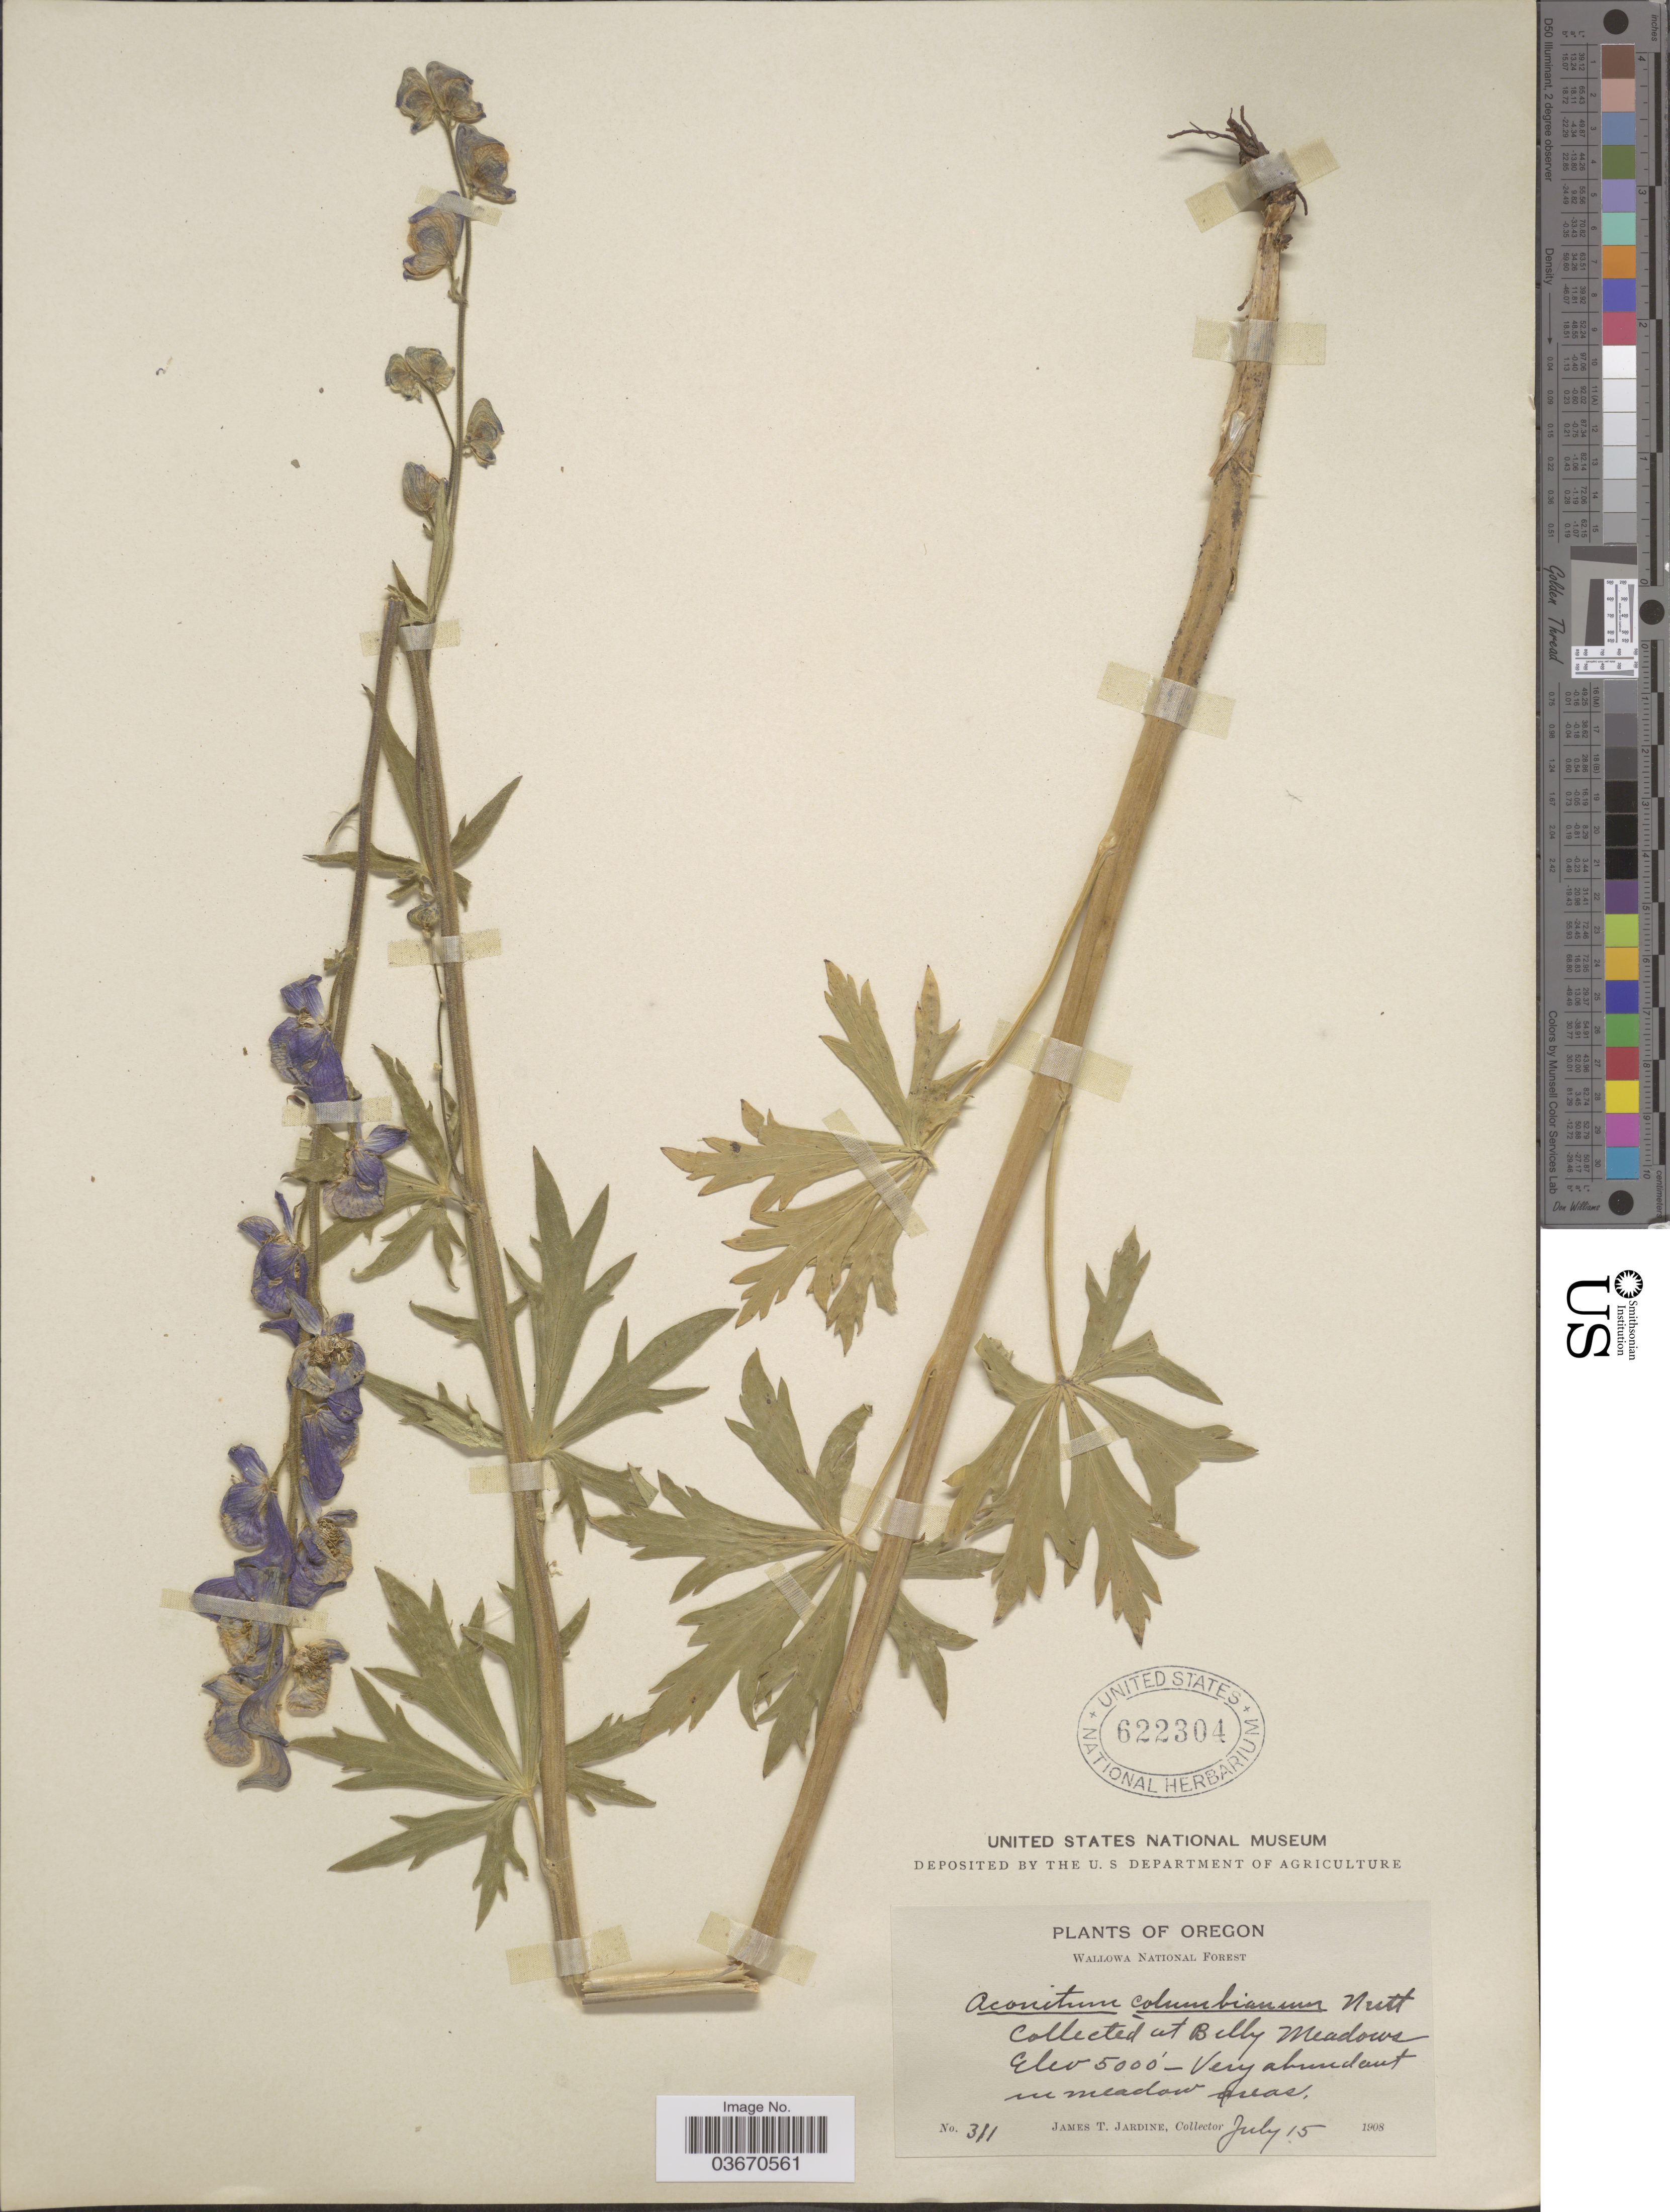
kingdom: Plantae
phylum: Tracheophyta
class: Magnoliopsida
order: Ranunculales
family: Ranunculaceae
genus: Aconitum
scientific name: Aconitum columbianum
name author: Nutt.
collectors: J. T. Jardine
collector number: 311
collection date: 1908-07-15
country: United States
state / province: Oregon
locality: Wallowa National Forest. Belly Meadows.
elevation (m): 1524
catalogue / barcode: US 622304